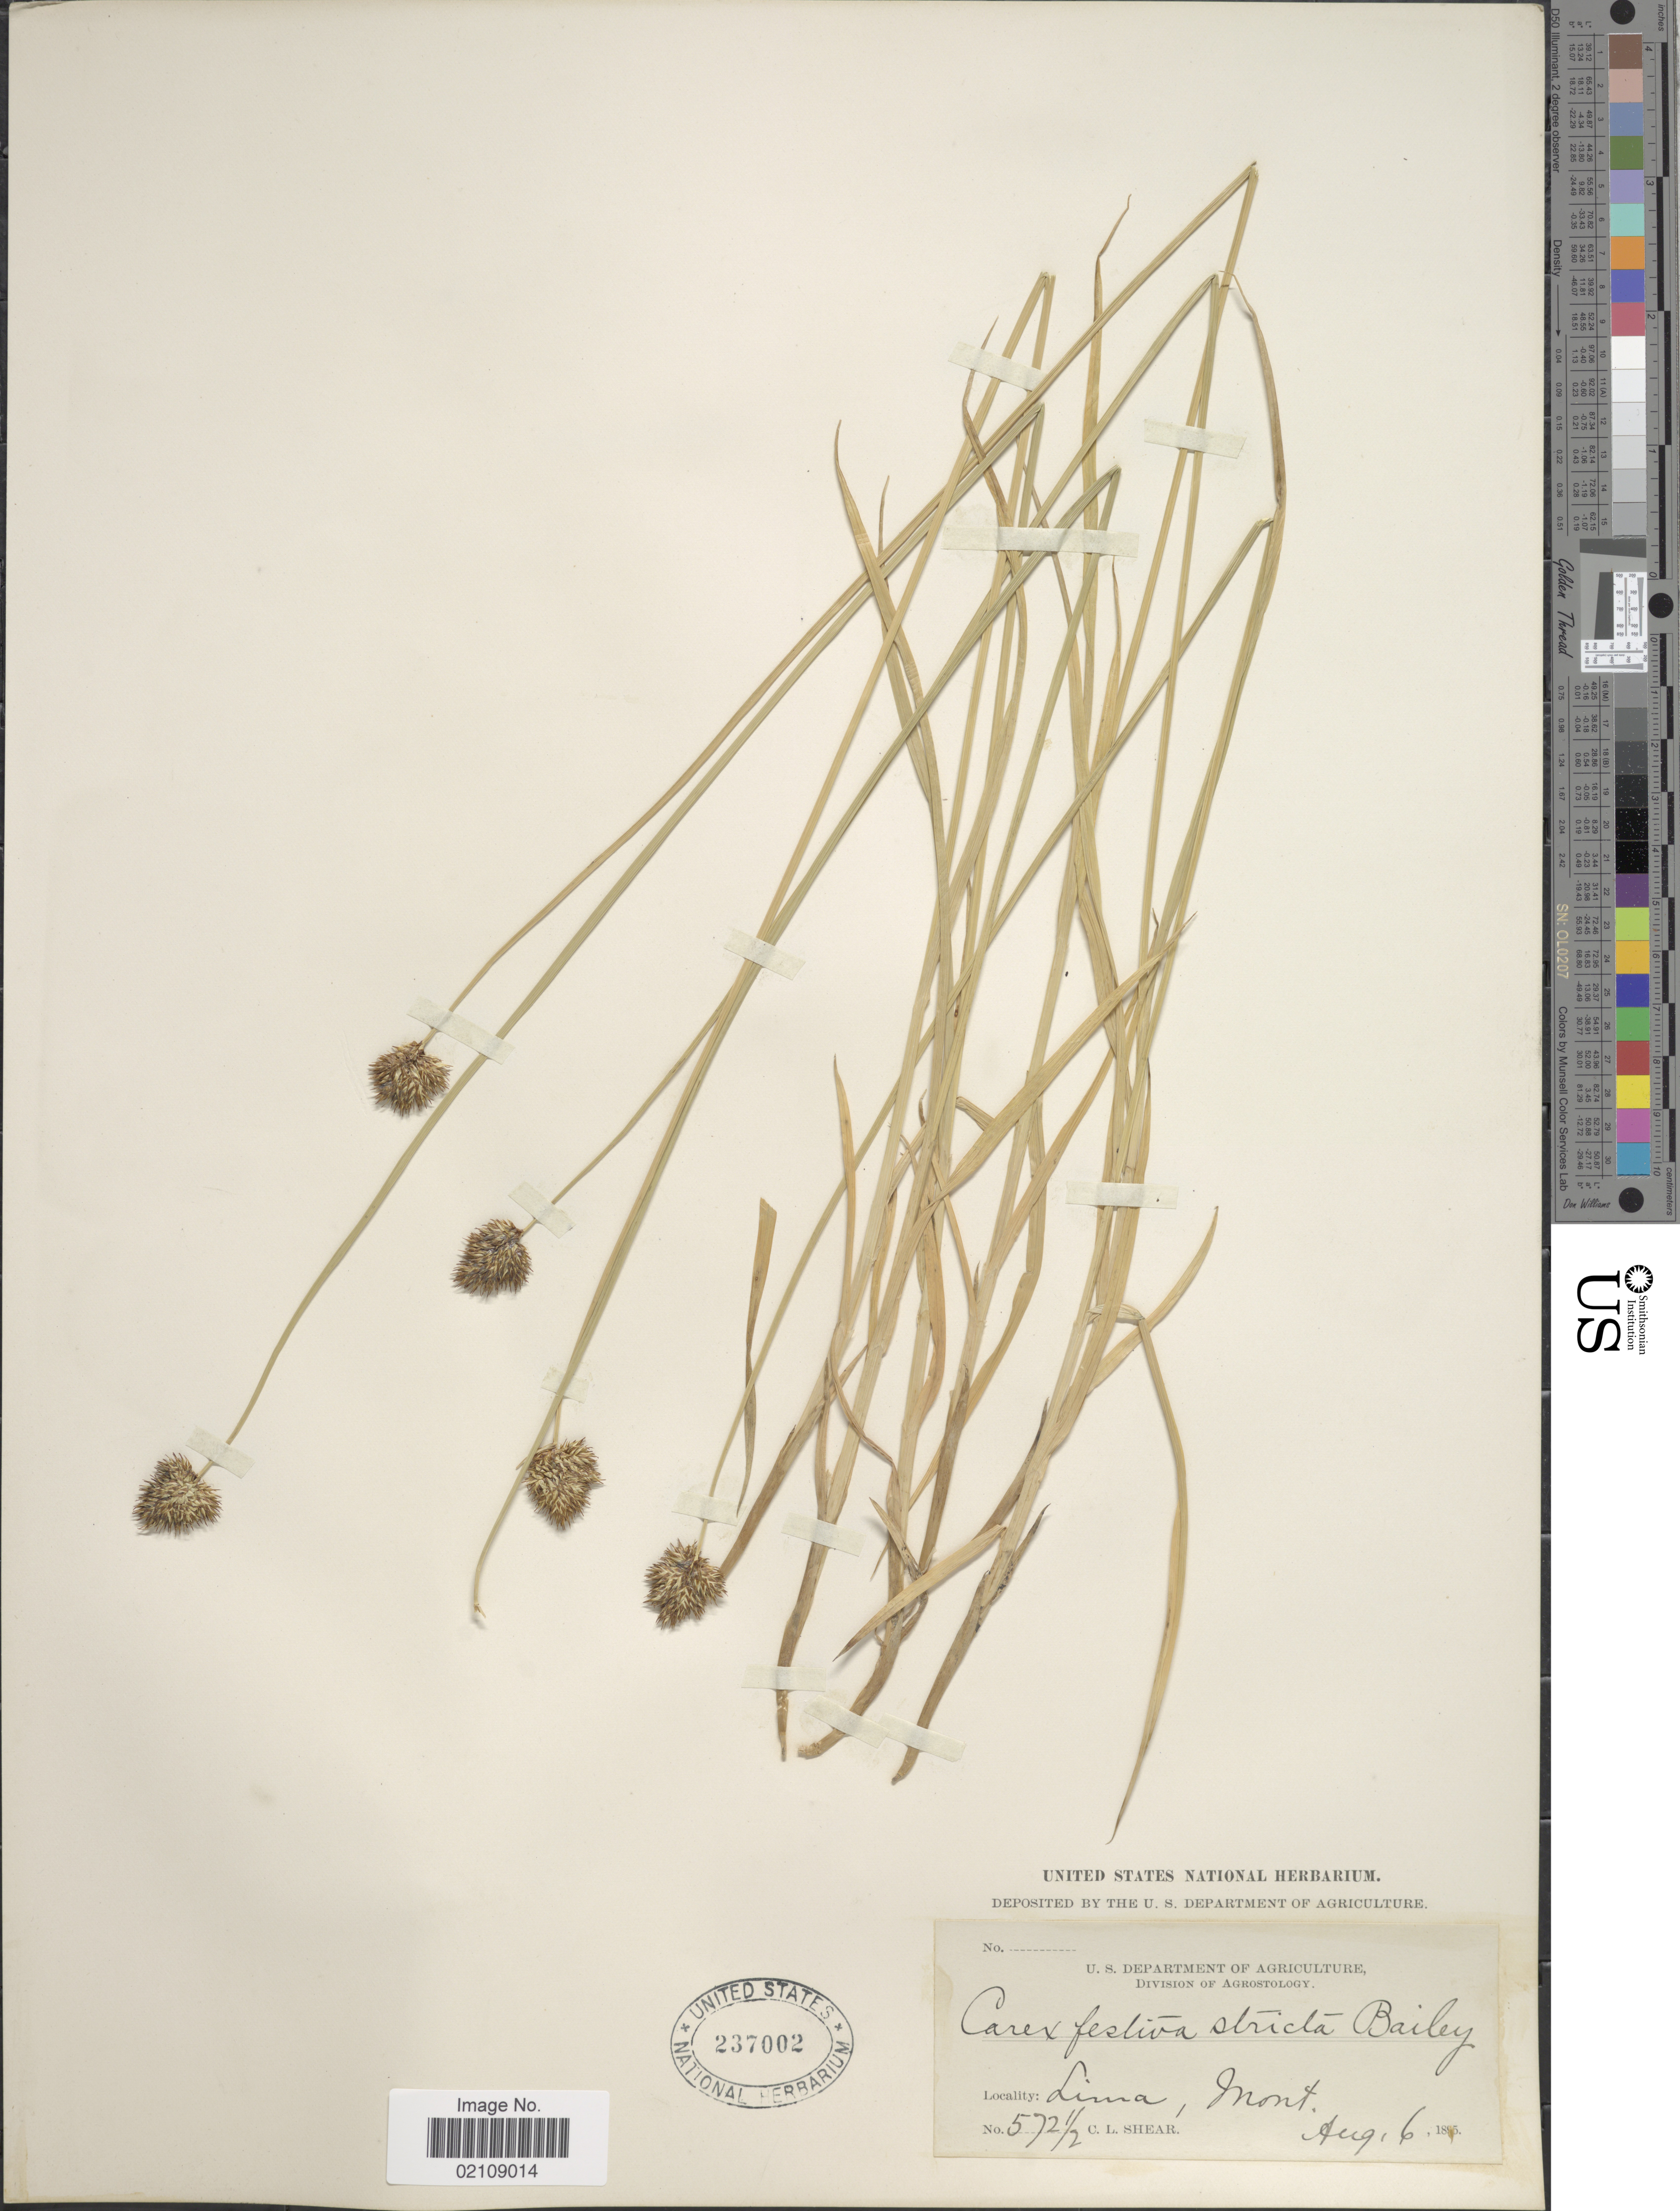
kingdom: Plantae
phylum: Tracheophyta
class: Liliopsida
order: Poales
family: Cyperaceae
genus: Carex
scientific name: Carex festiva var. stricta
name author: L.H. Bailey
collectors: C. L. Shear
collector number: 572½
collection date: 1895-08-16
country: United States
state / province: Montana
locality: Lima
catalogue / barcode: US 237002